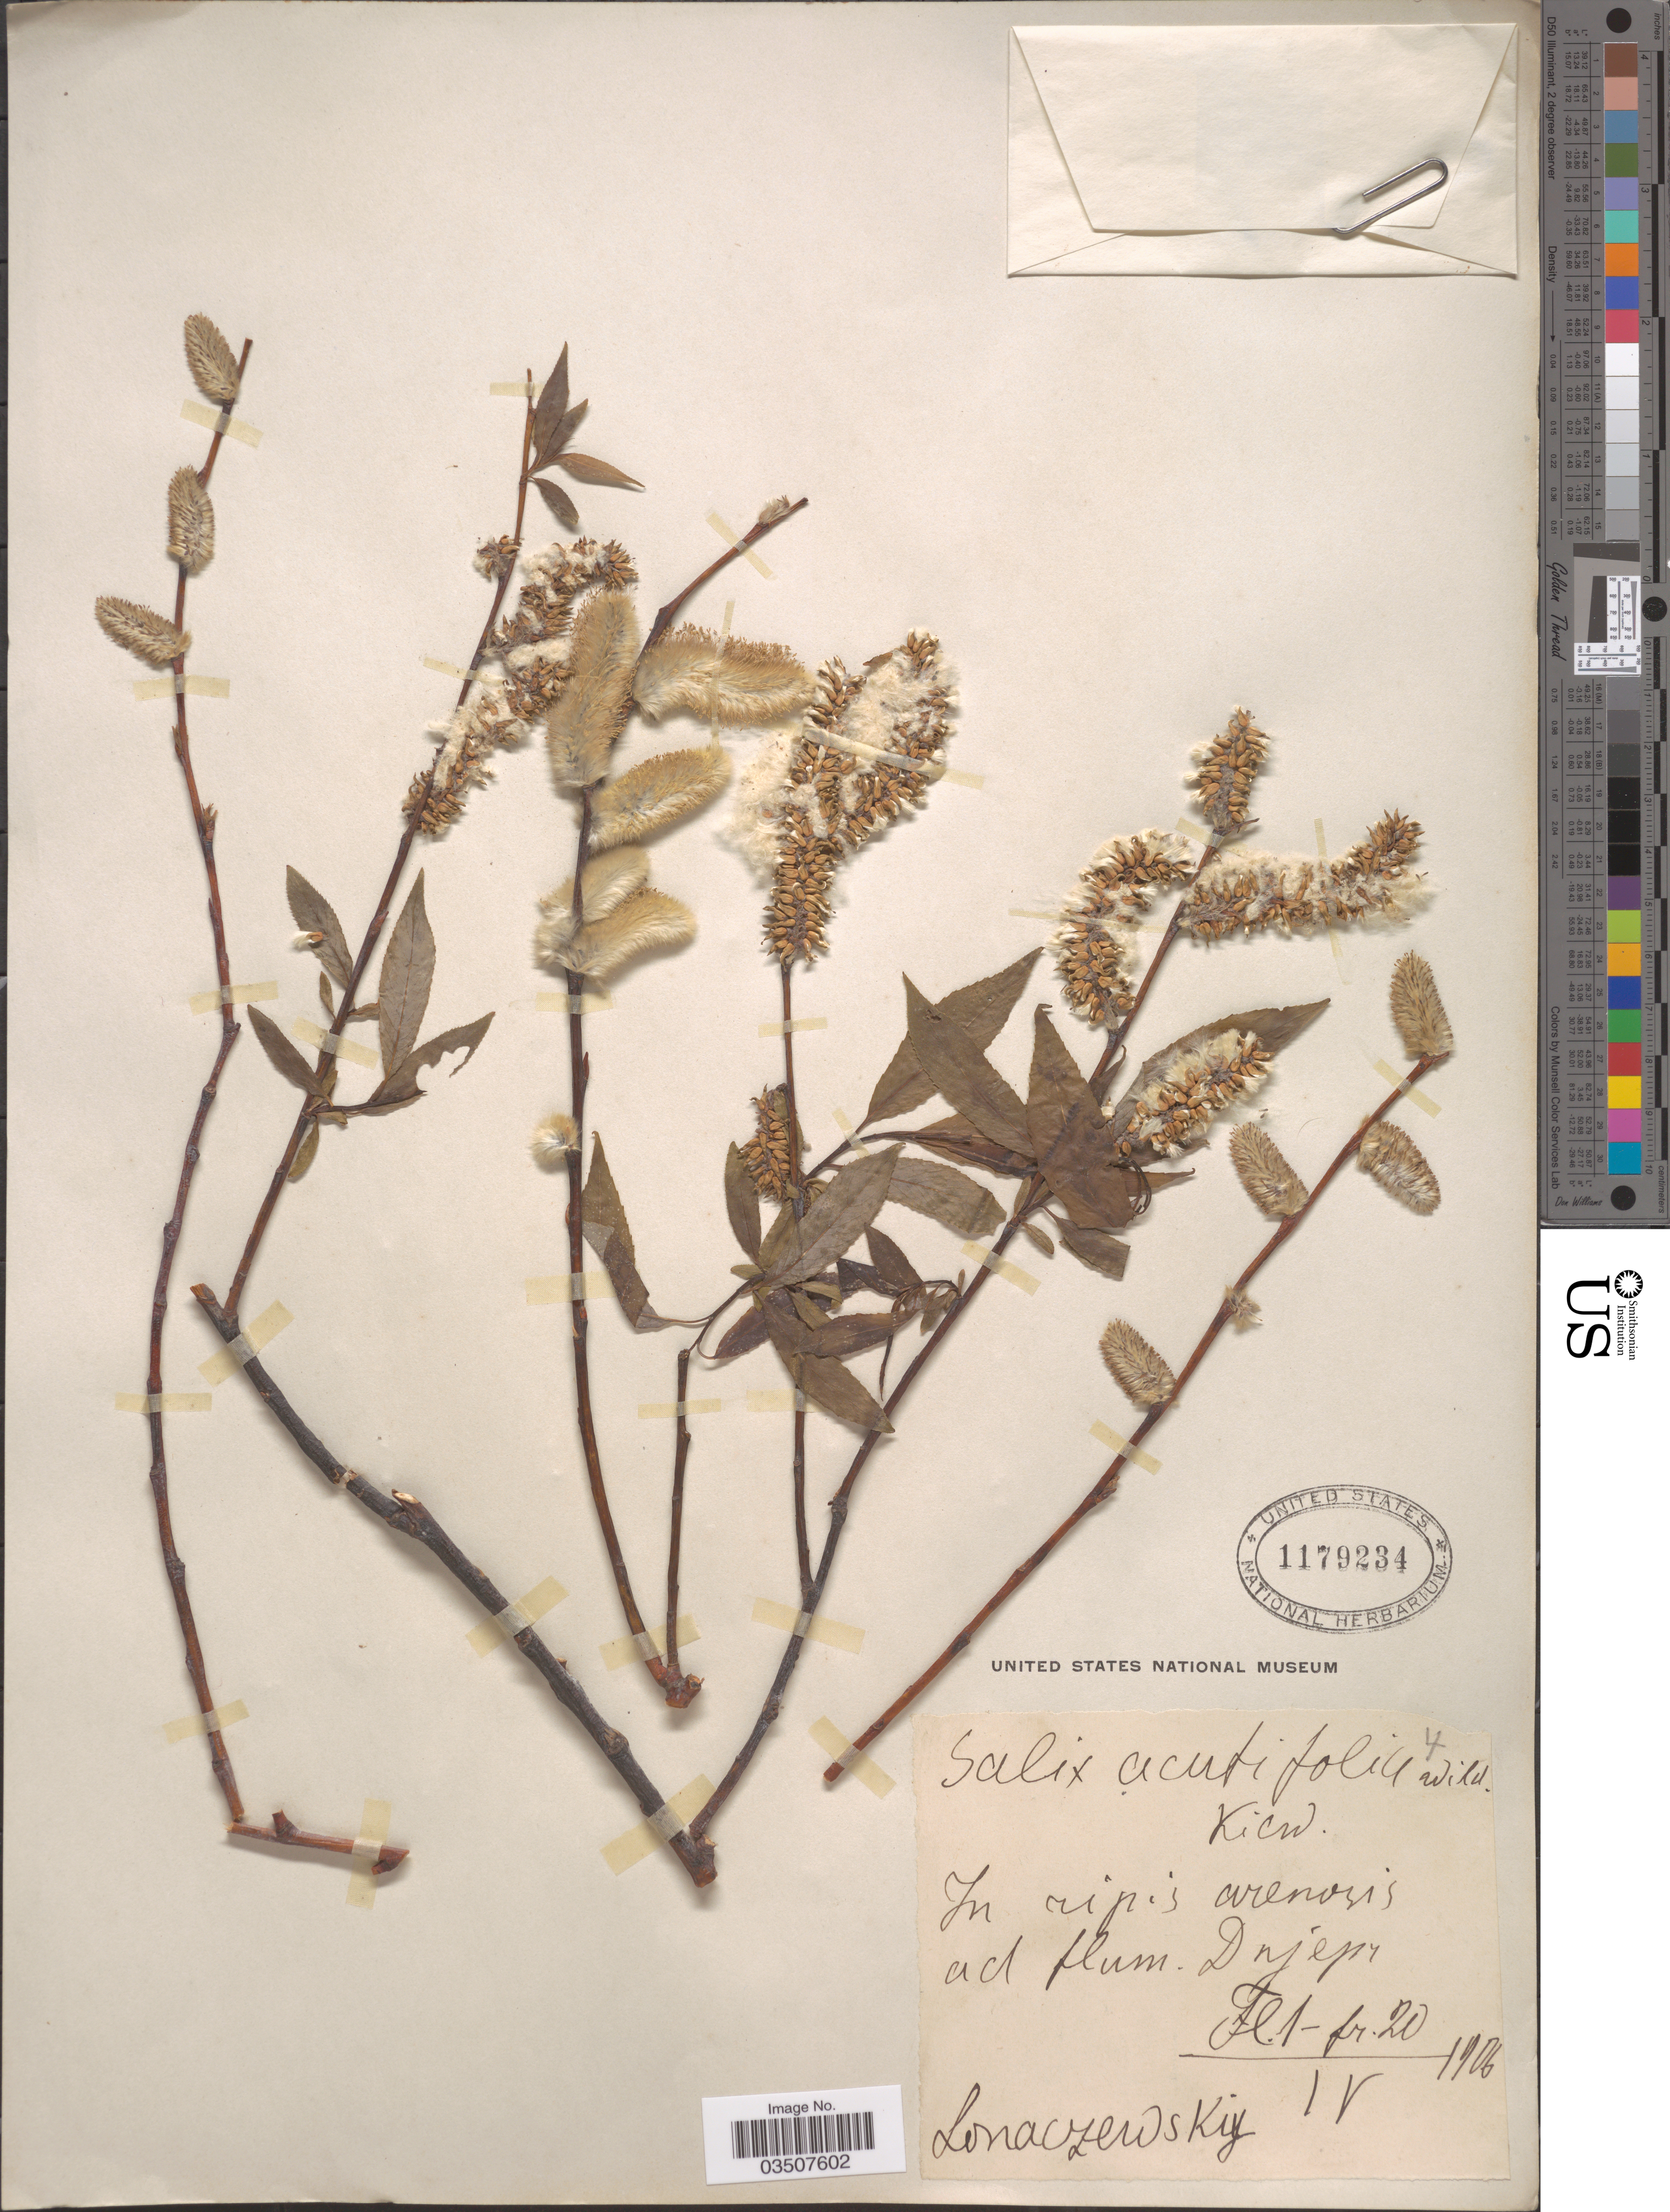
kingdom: Plantae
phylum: Tracheophyta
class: Magnoliopsida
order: Malpighiales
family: Salicaceae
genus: Salix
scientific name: Salix acutifolia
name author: Willd.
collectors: Lonaczewsky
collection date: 1906-04-20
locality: In ripis arenosis ad flum. Dnjepr.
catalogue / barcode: US 1179234